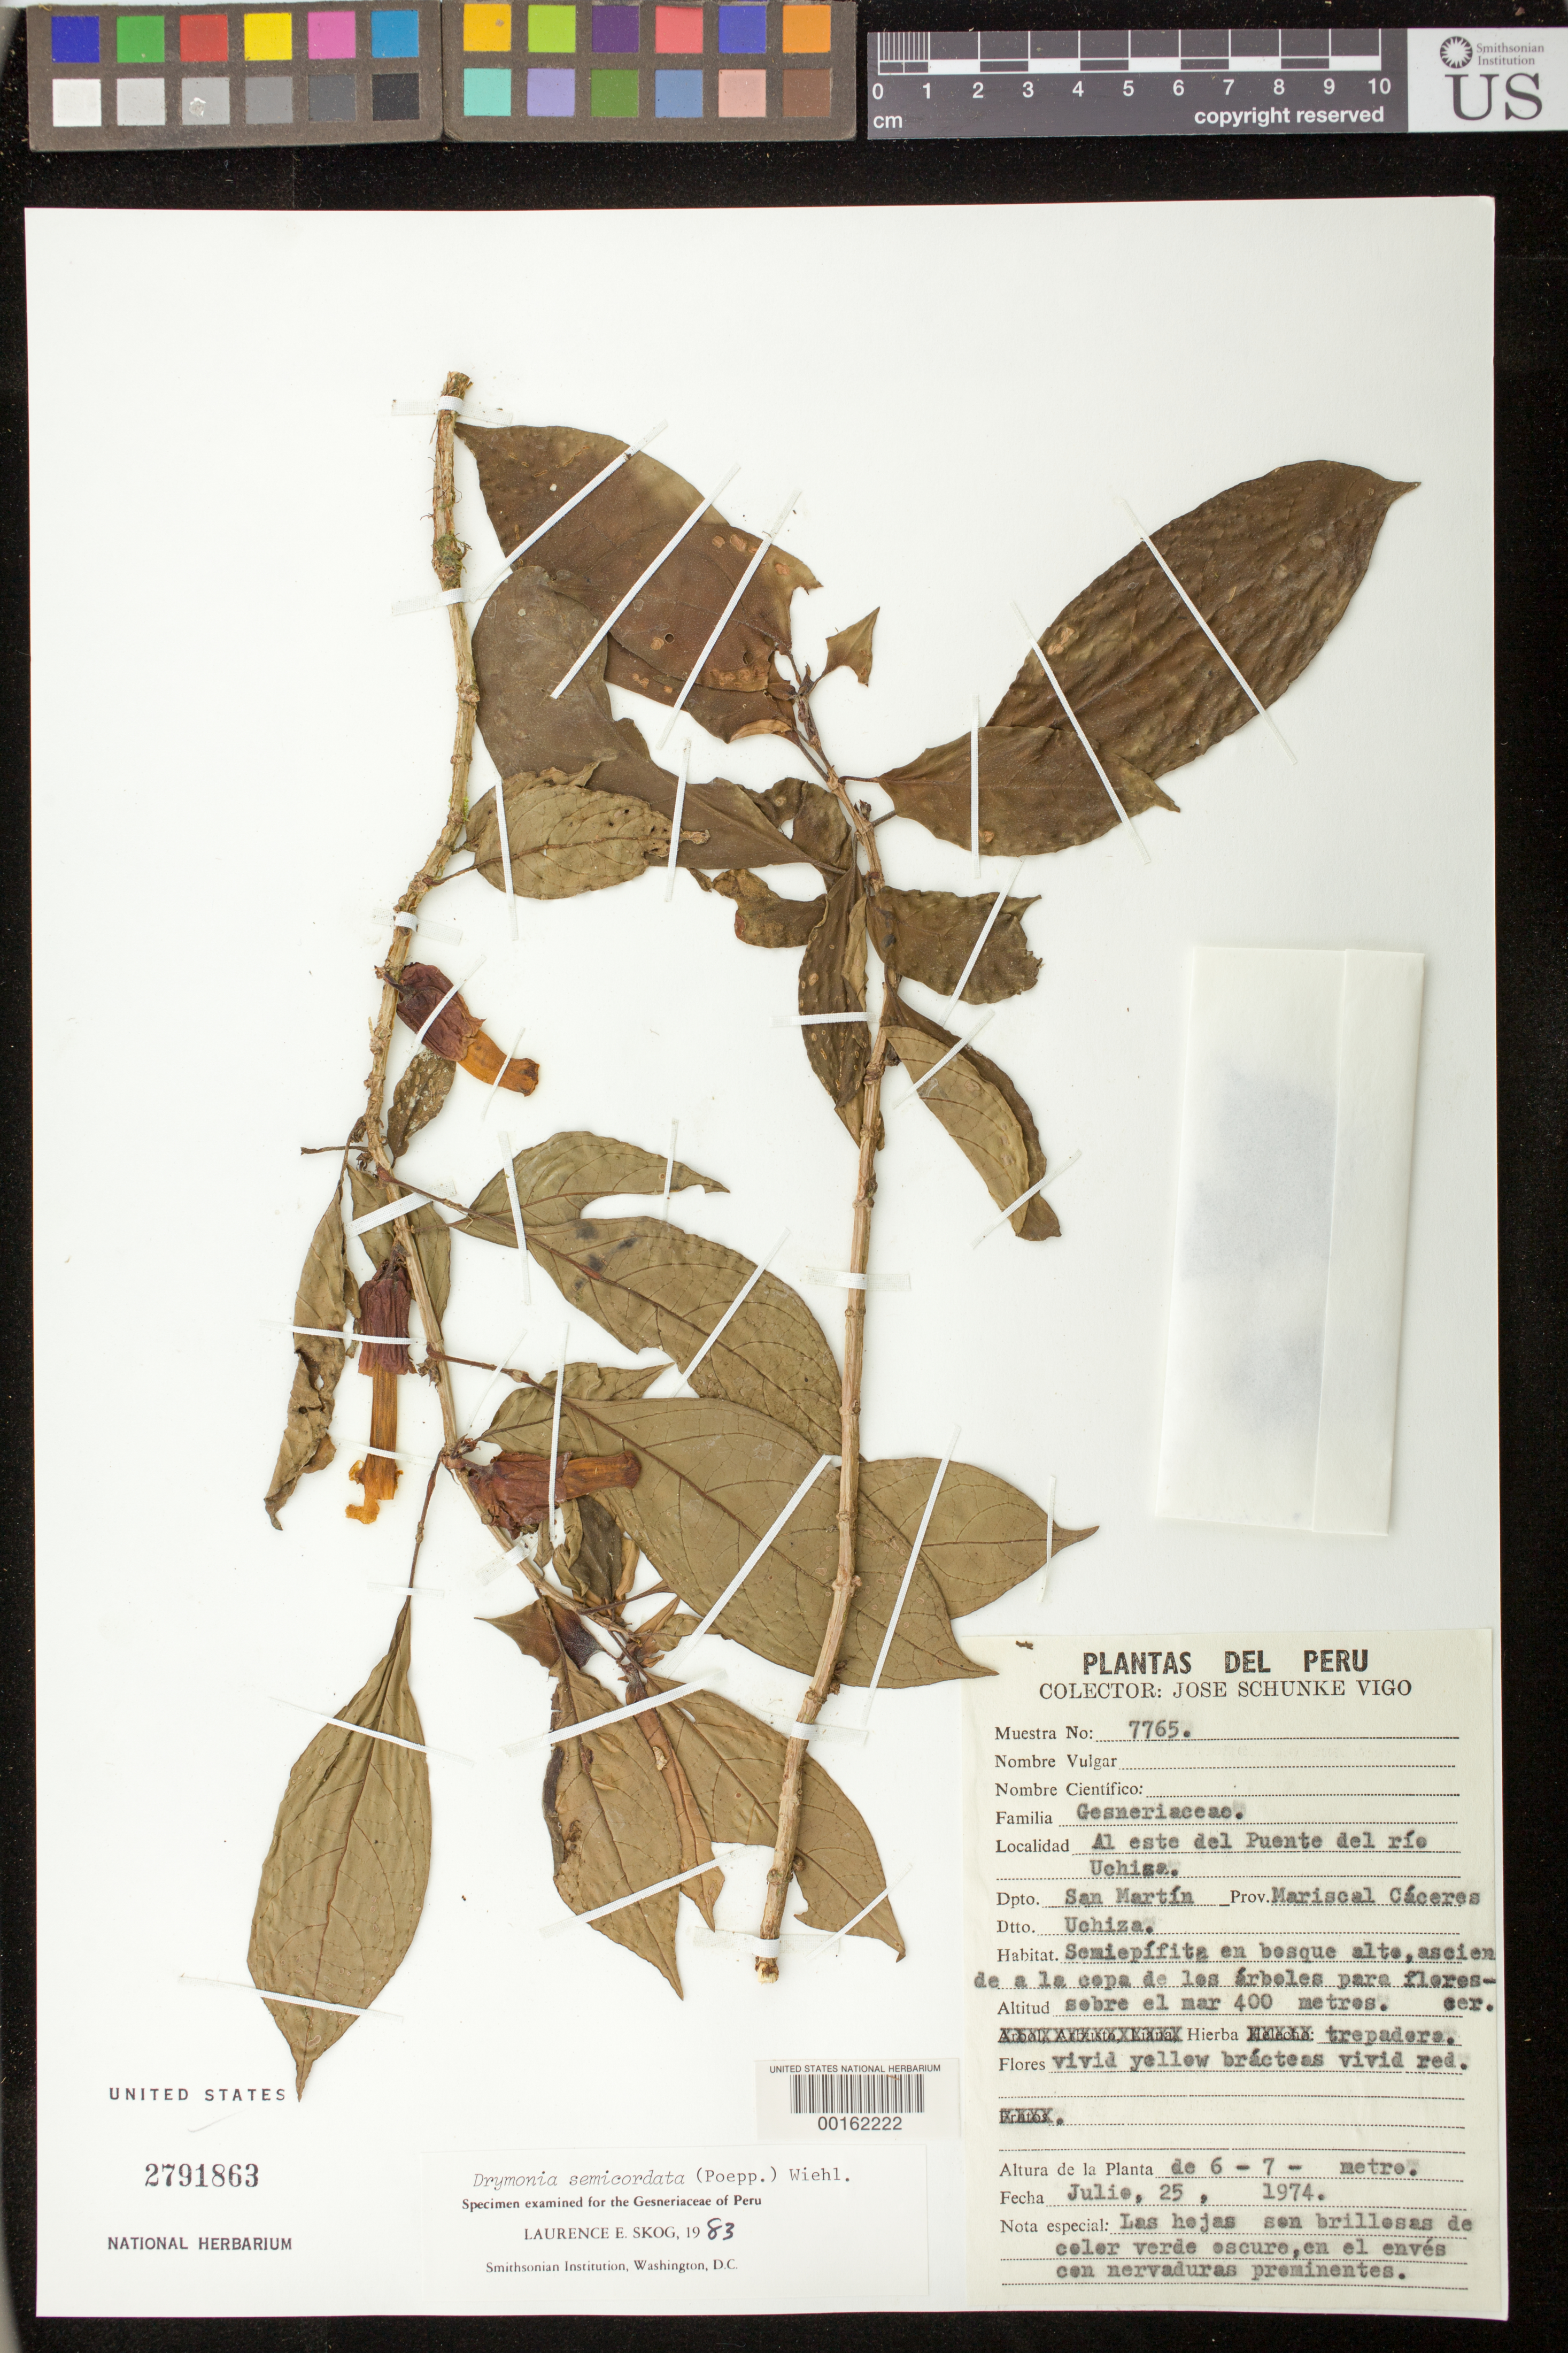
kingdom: Plantae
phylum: Tracheophyta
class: Magnoliopsida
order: Lamiales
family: Gesneriaceae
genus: Drymonia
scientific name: Drymonia semicordata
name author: (Poepp.) Wiehler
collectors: J. Schunke Vigo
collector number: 7765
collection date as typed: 25 Jul 1974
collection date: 1974-07-25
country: Peru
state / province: San Martín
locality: Prov. Mariscal Cáceres, Dtto. Uchiza, E of Puente del Rio Uchiza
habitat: Semiepiphyte in tall forest, growing to treetops to flower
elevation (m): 400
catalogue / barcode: US 2791863